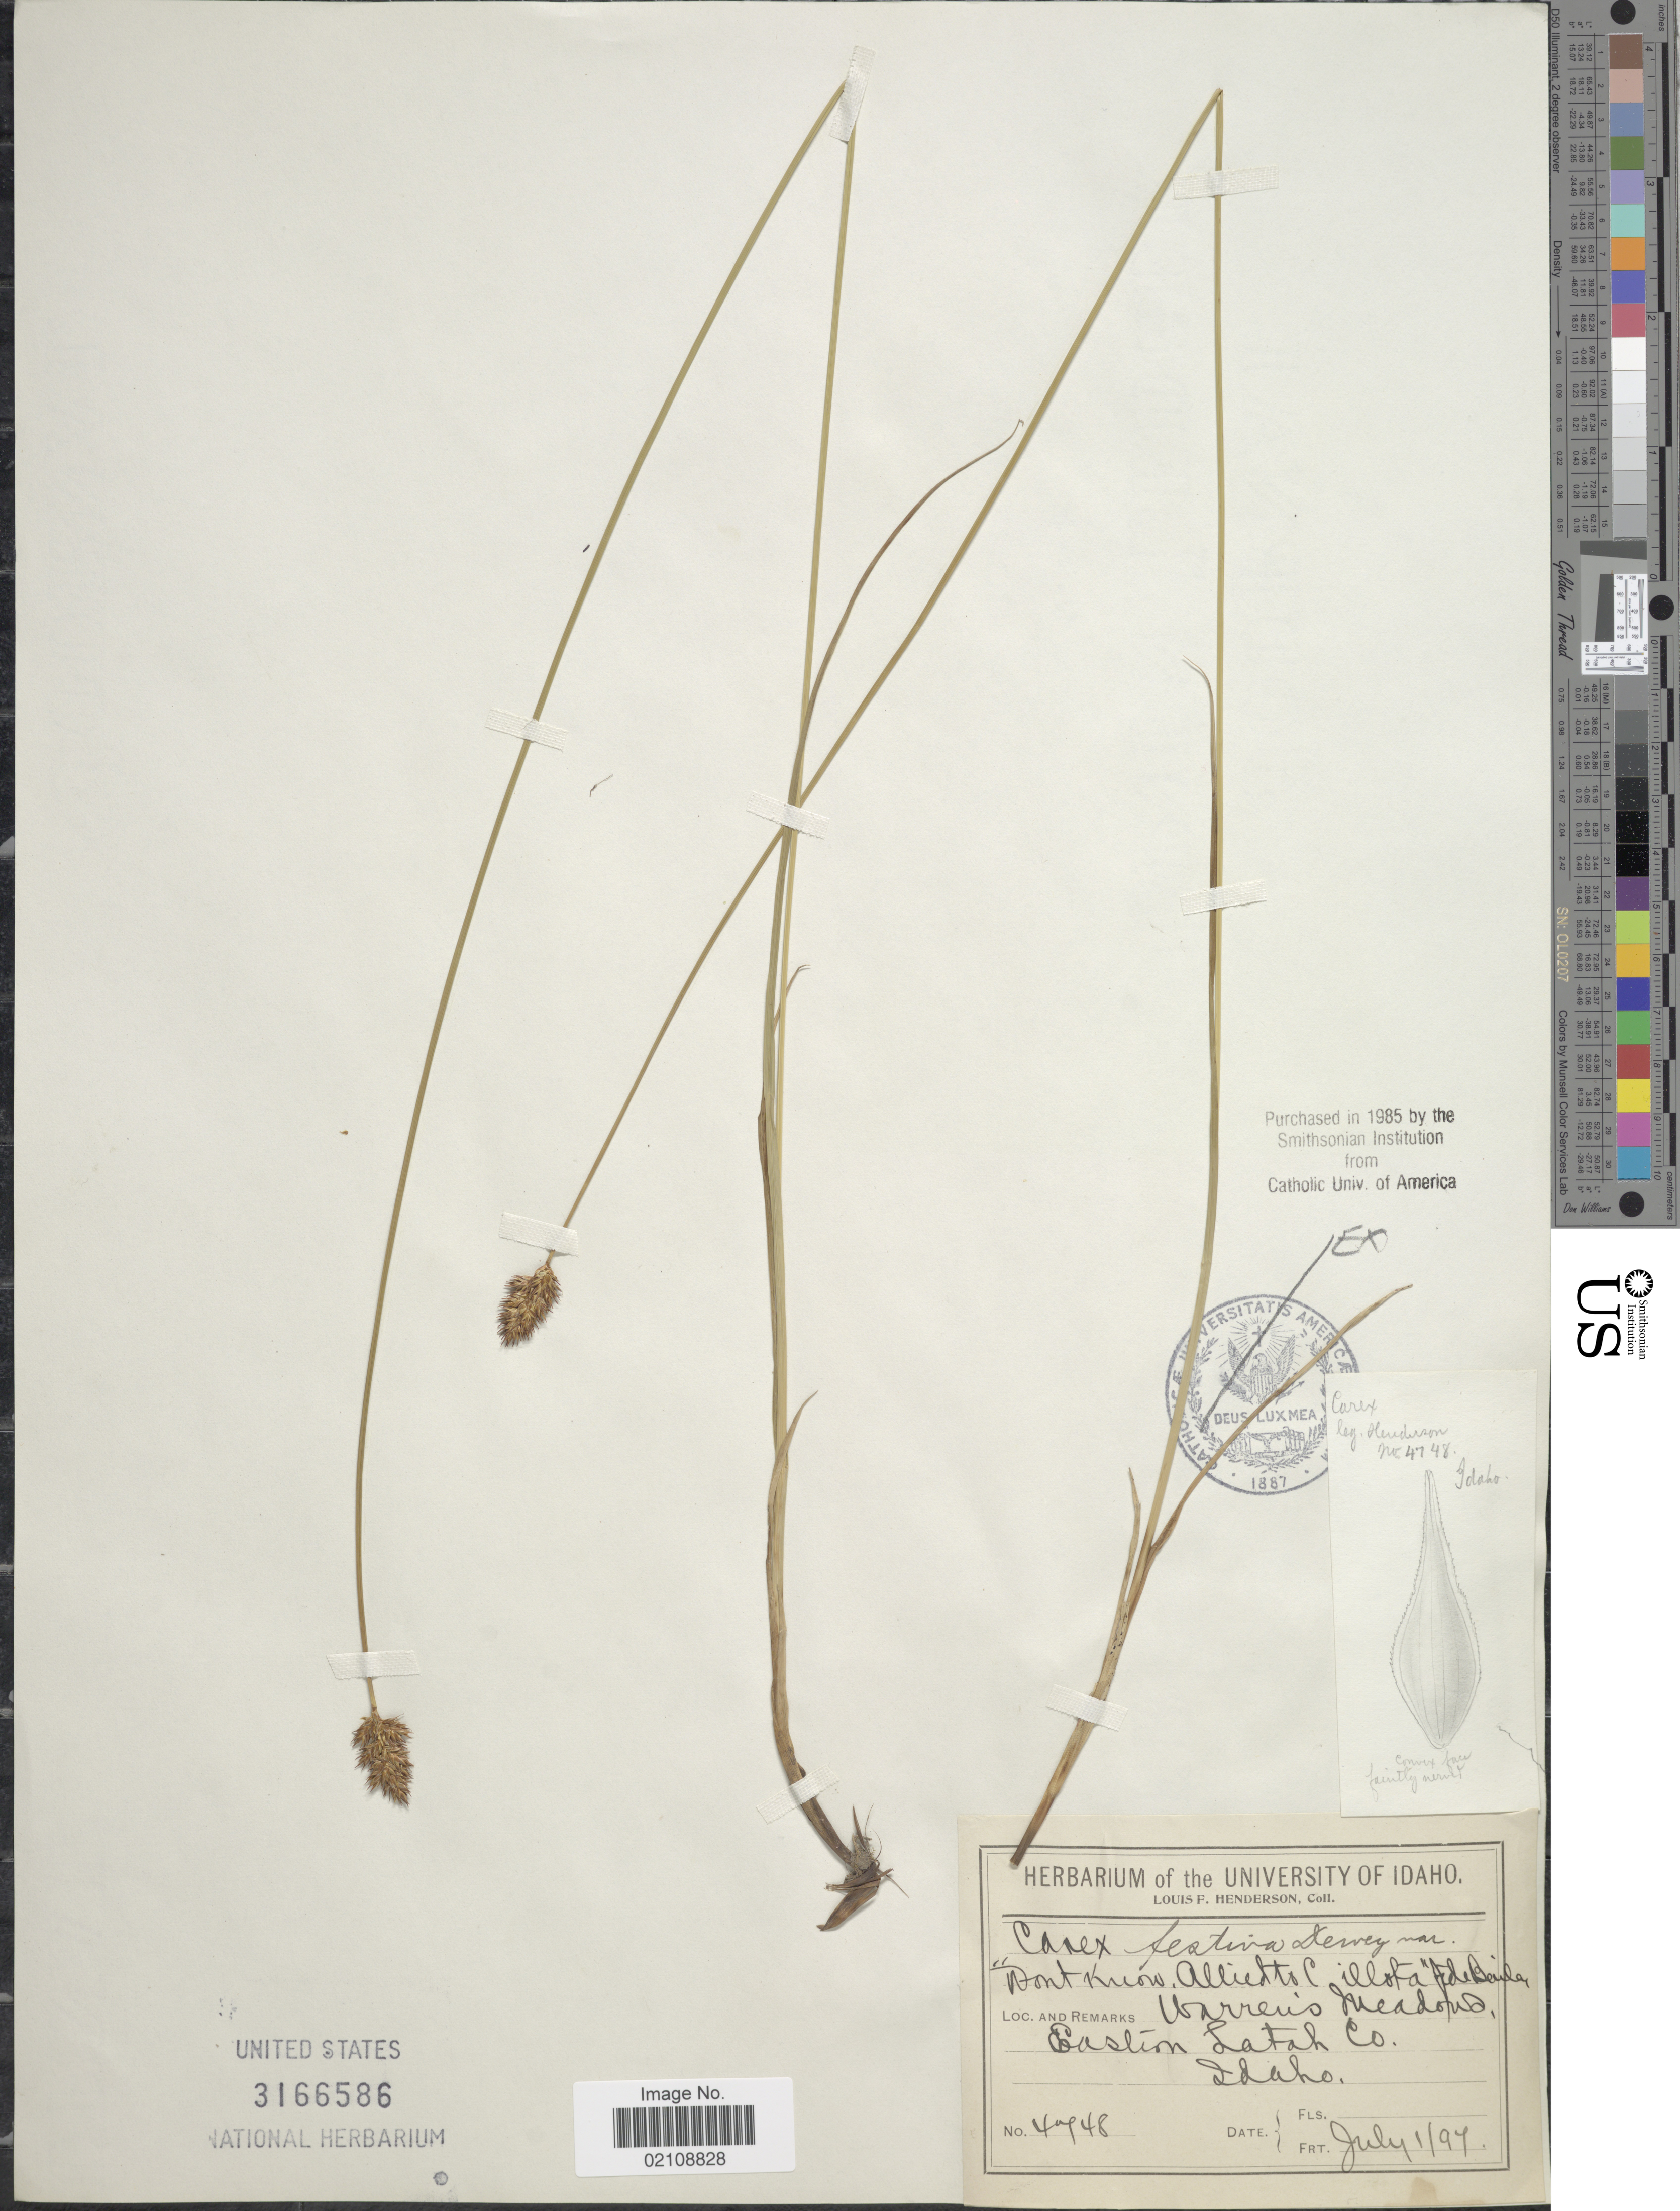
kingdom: Plantae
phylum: Tracheophyta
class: Liliopsida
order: Poales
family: Cyperaceae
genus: Carex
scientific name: Carex pachystachya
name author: Cham. ex Steud.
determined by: Strong, Mark T., (BOT), Smithsonian Institution - National Museum of Natural History (UNITED STATES)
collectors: L. Henderson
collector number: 4748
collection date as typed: Transcribed d/m/y: 1/7/97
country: United States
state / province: Idaho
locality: Warren's Meadows, Eastern Latah Co.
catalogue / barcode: US 3166586